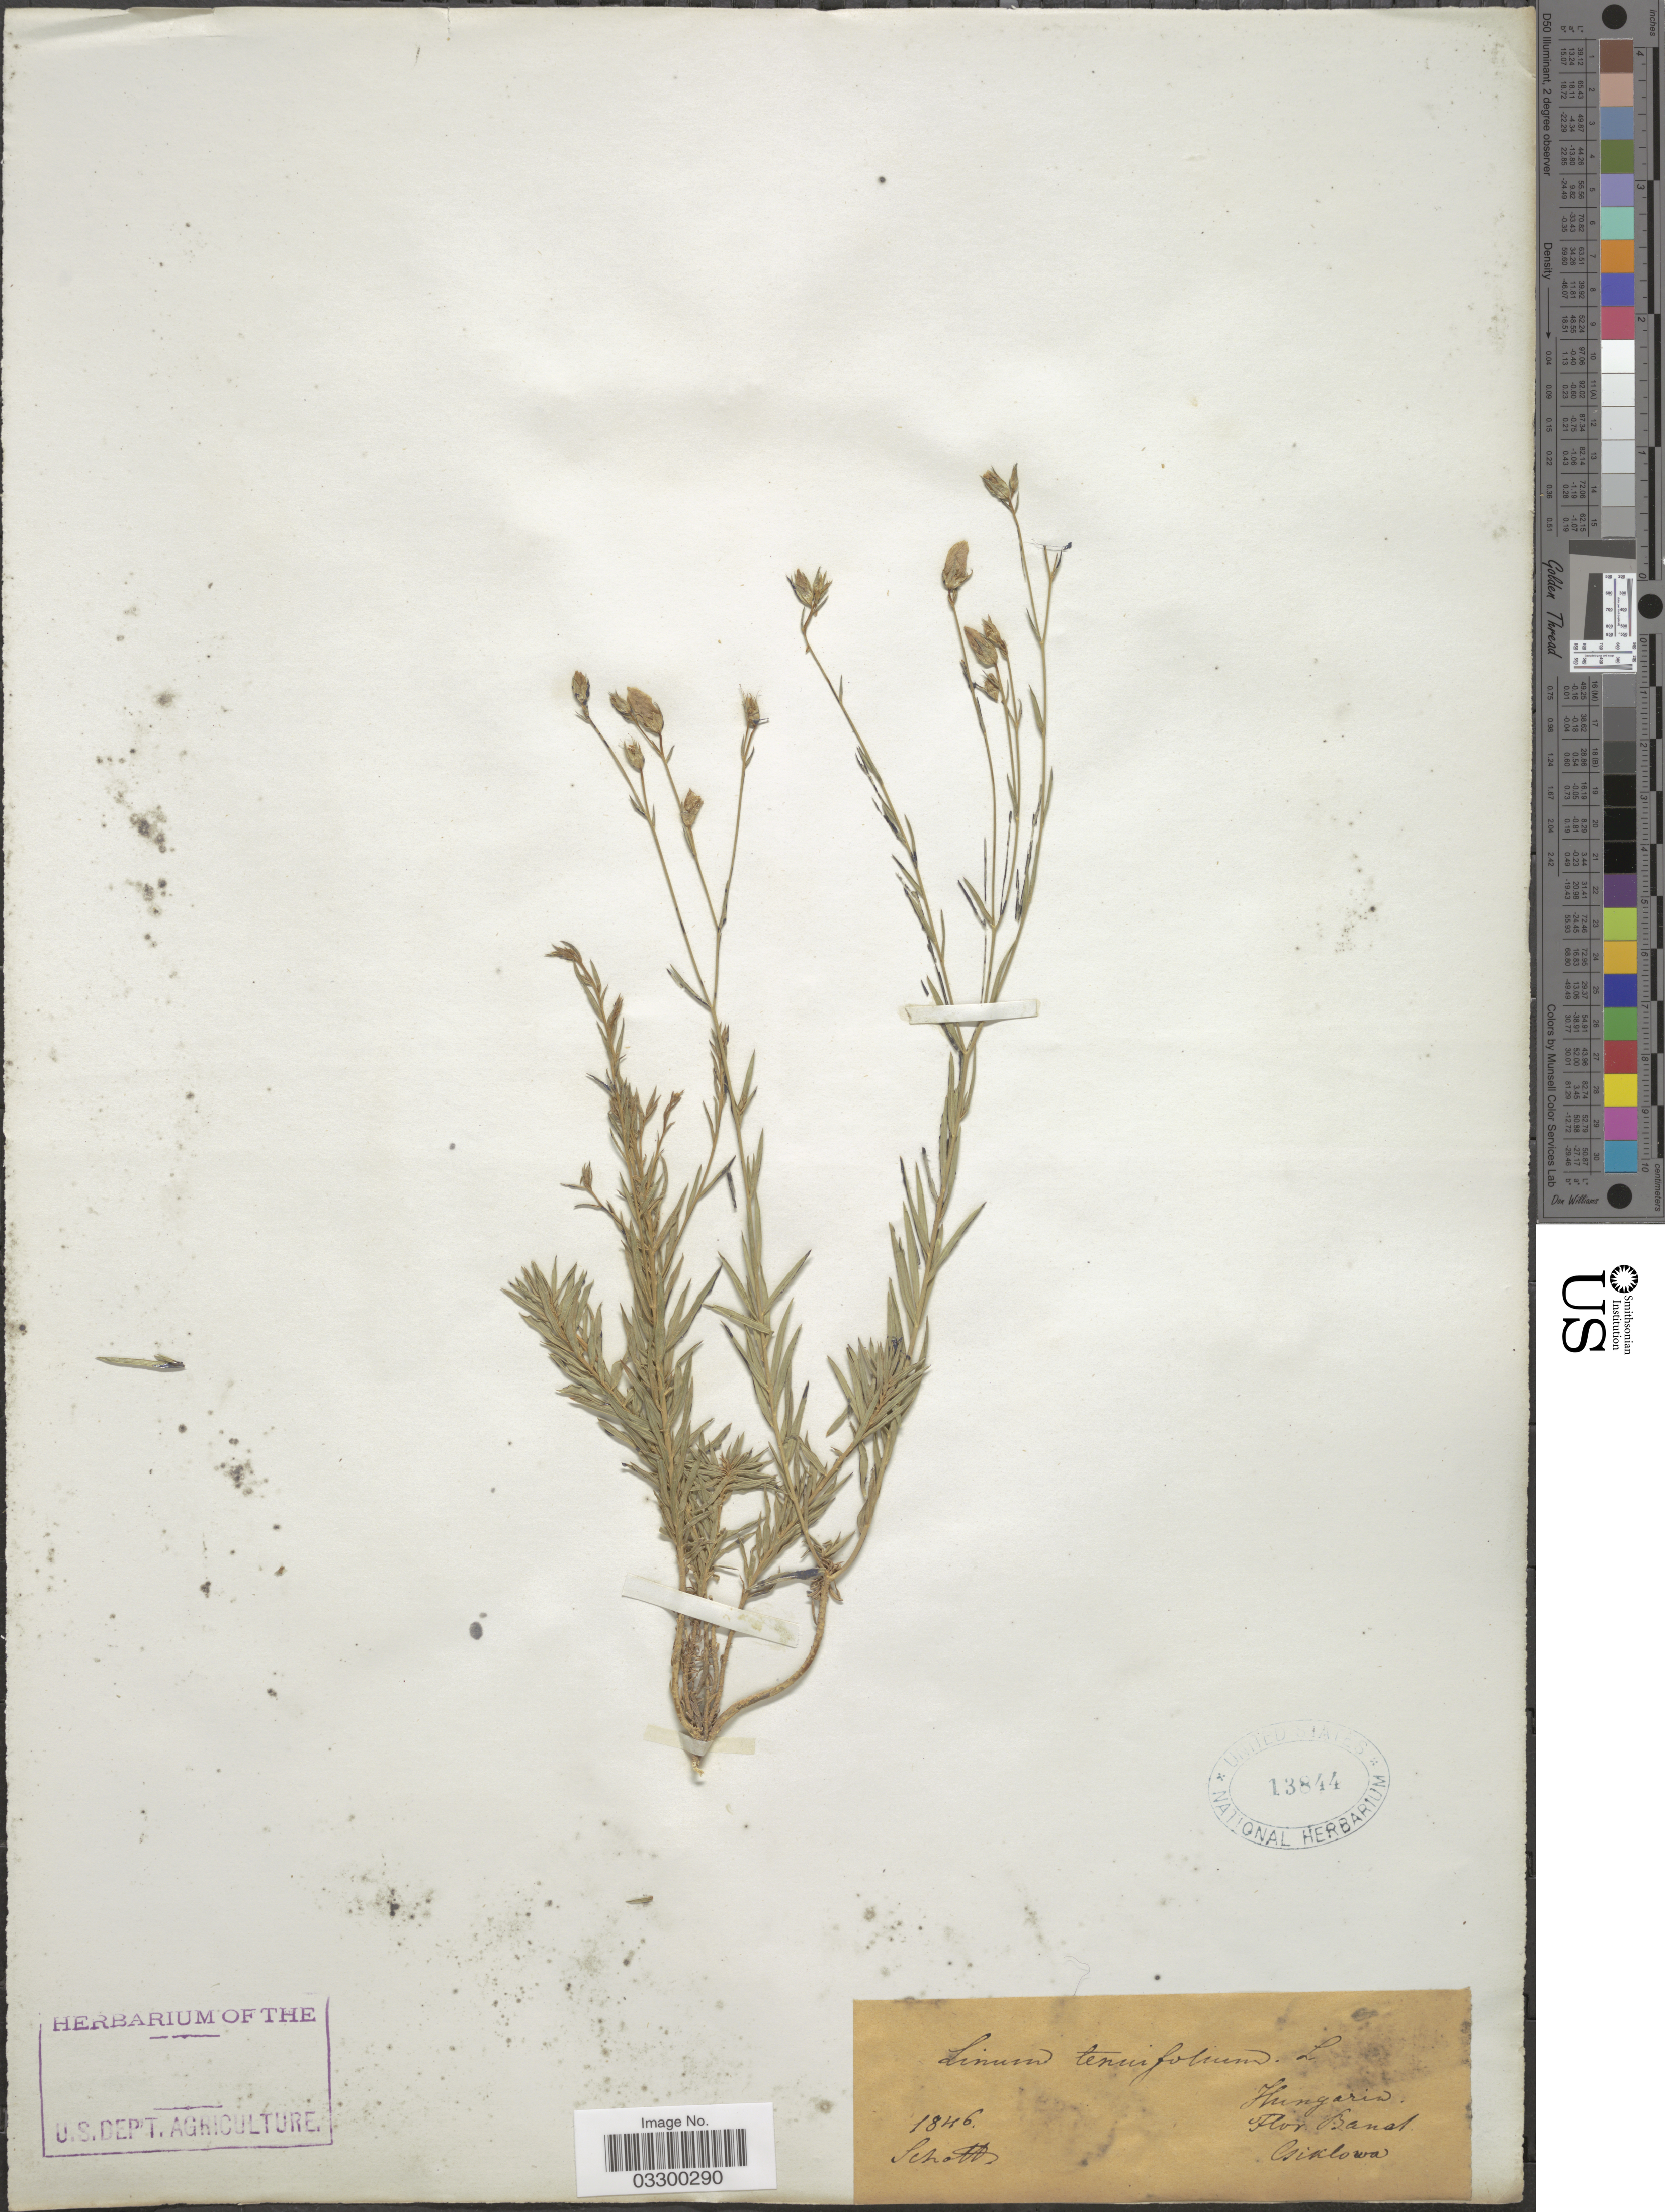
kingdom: Plantae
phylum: Tracheophyta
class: Magnoliopsida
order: Malpighiales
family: Linaceae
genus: Linum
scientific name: Linum tenuifolium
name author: L.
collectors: -. Schottz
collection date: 1846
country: Hungary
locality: Hungaria. Banat, Giklowa [interpreted].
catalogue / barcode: US 13844